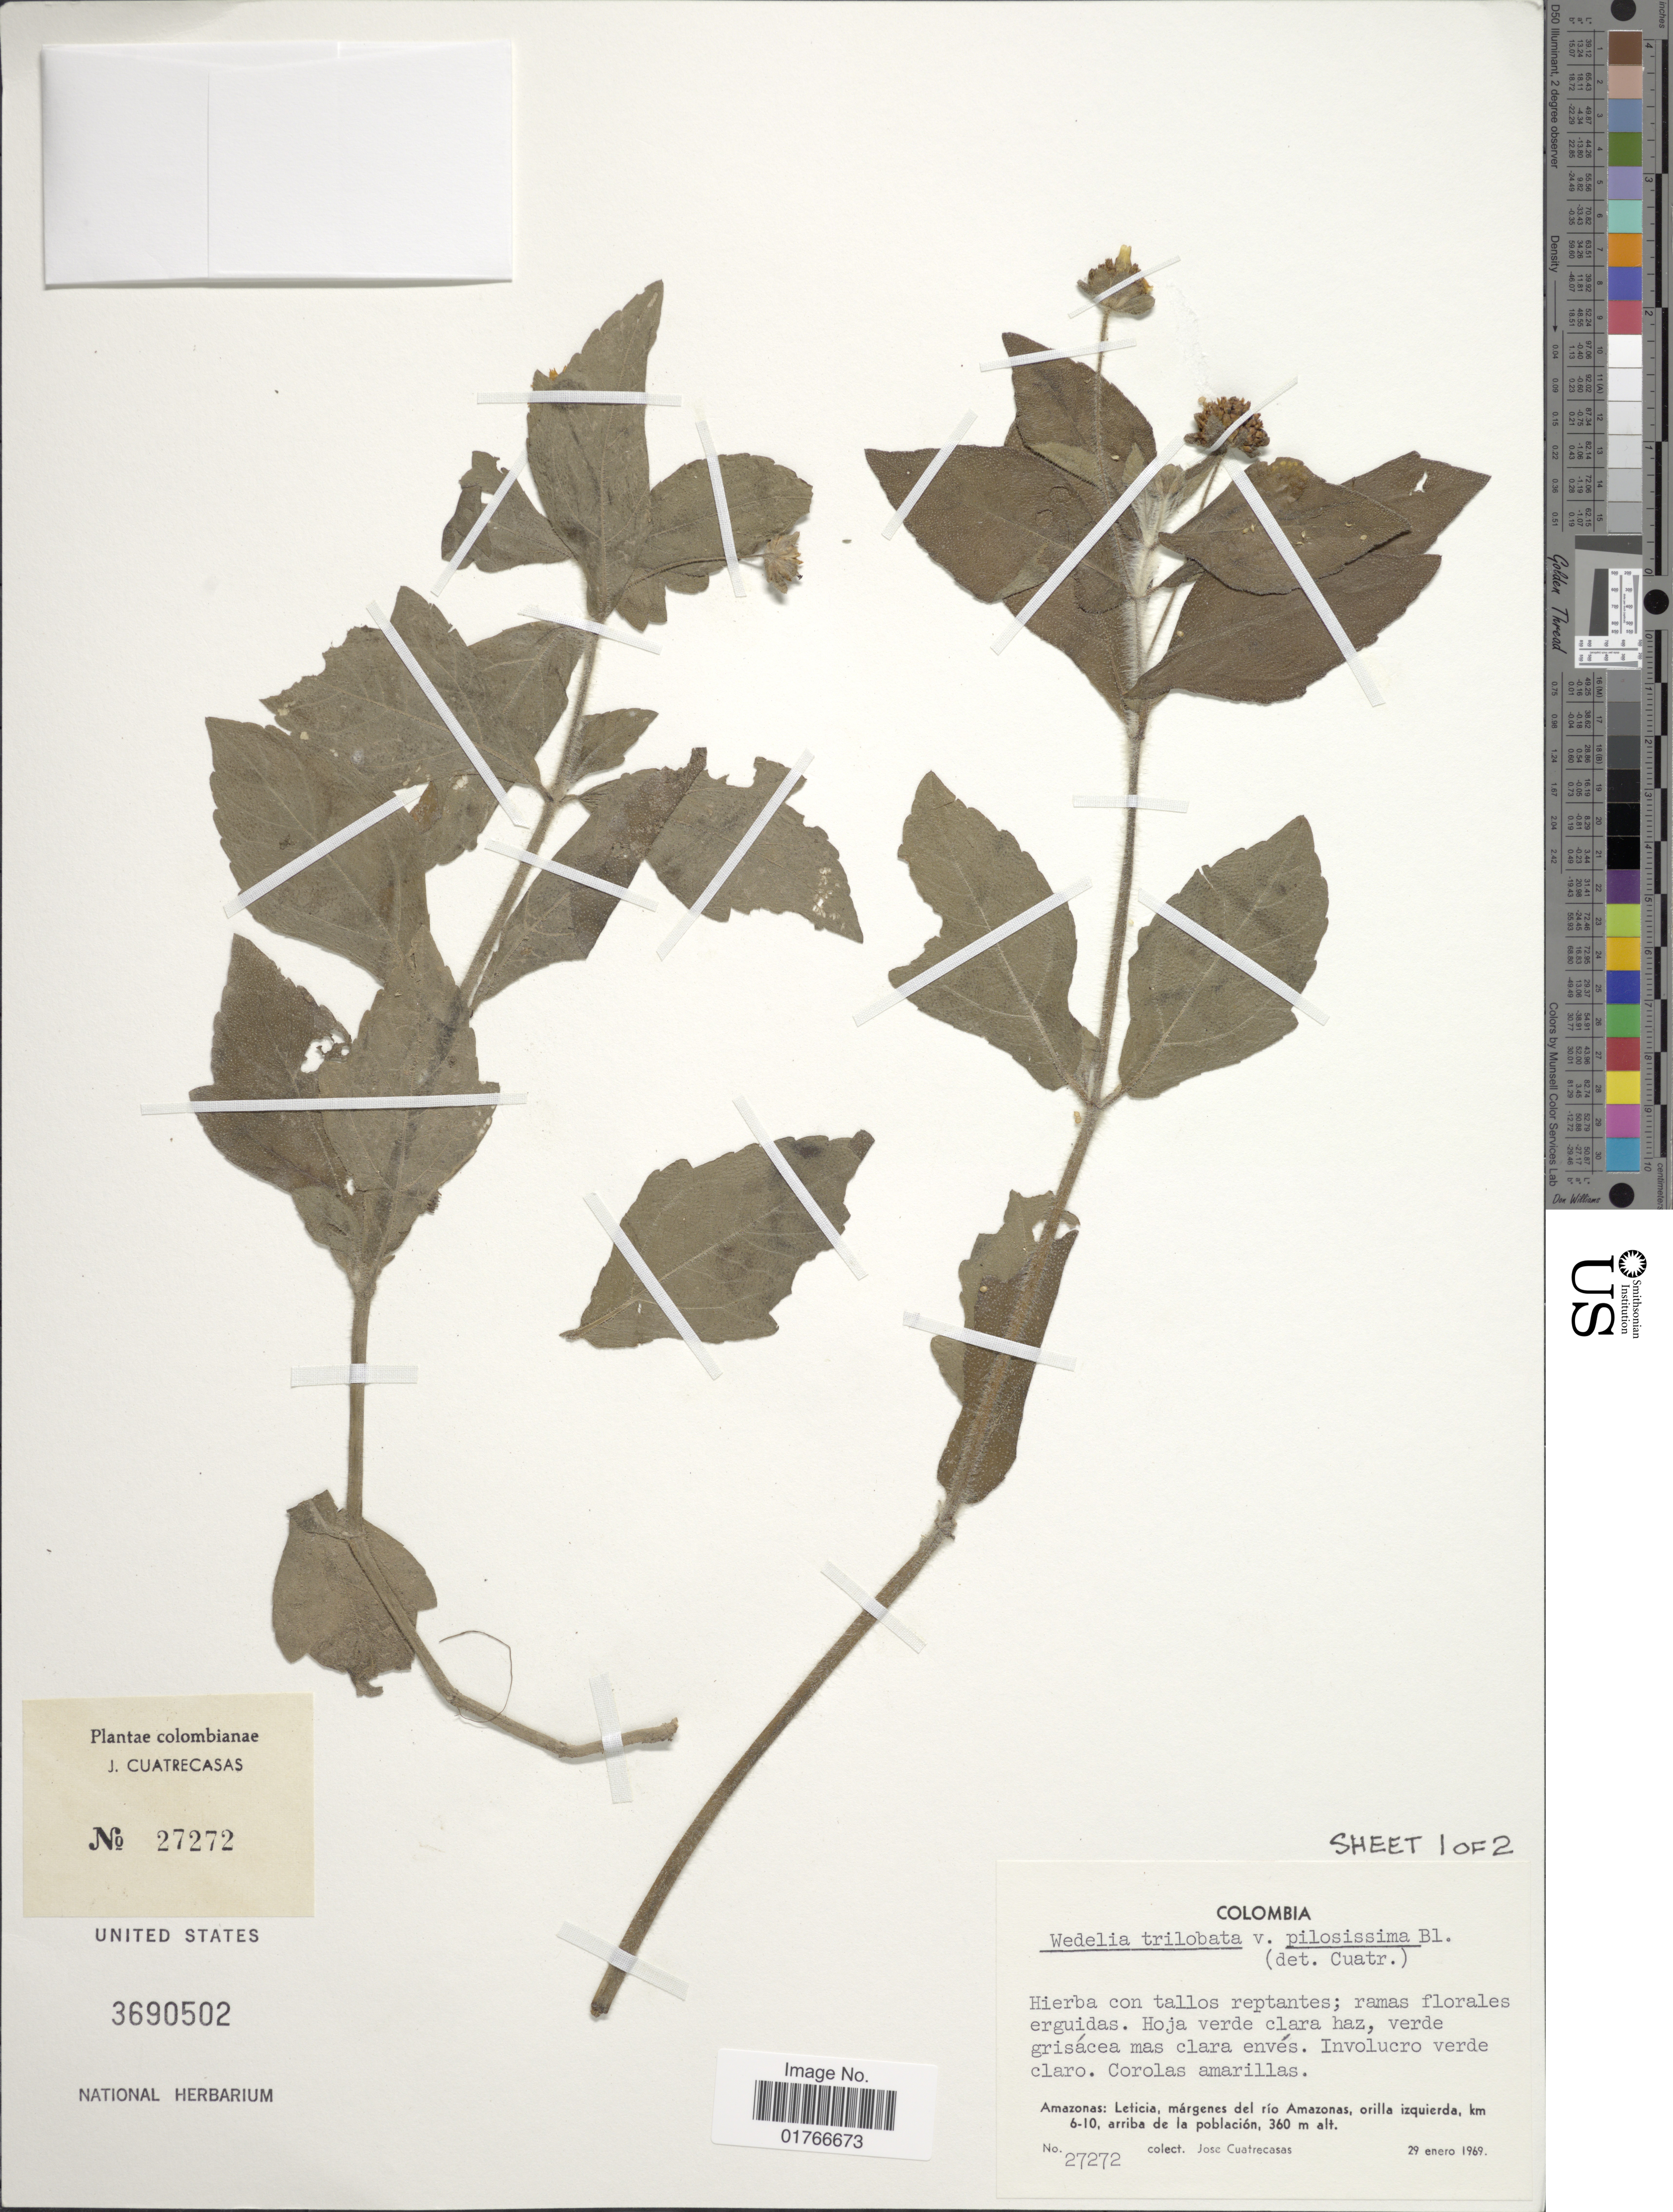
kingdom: Plantae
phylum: Tracheophyta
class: Magnoliopsida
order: Asterales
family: Asteraceae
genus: Wedelia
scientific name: Wedelia trilobata var. pilosissima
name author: S.F. Blake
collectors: J. Cuatrecasas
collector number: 27272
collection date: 1969-01-29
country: Colombia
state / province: Amazônas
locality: Leticia, margenes del rio Amazonas, orilla izquierda, km 6-10, arriba de la poblaccion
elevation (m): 360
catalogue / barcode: US 3690502